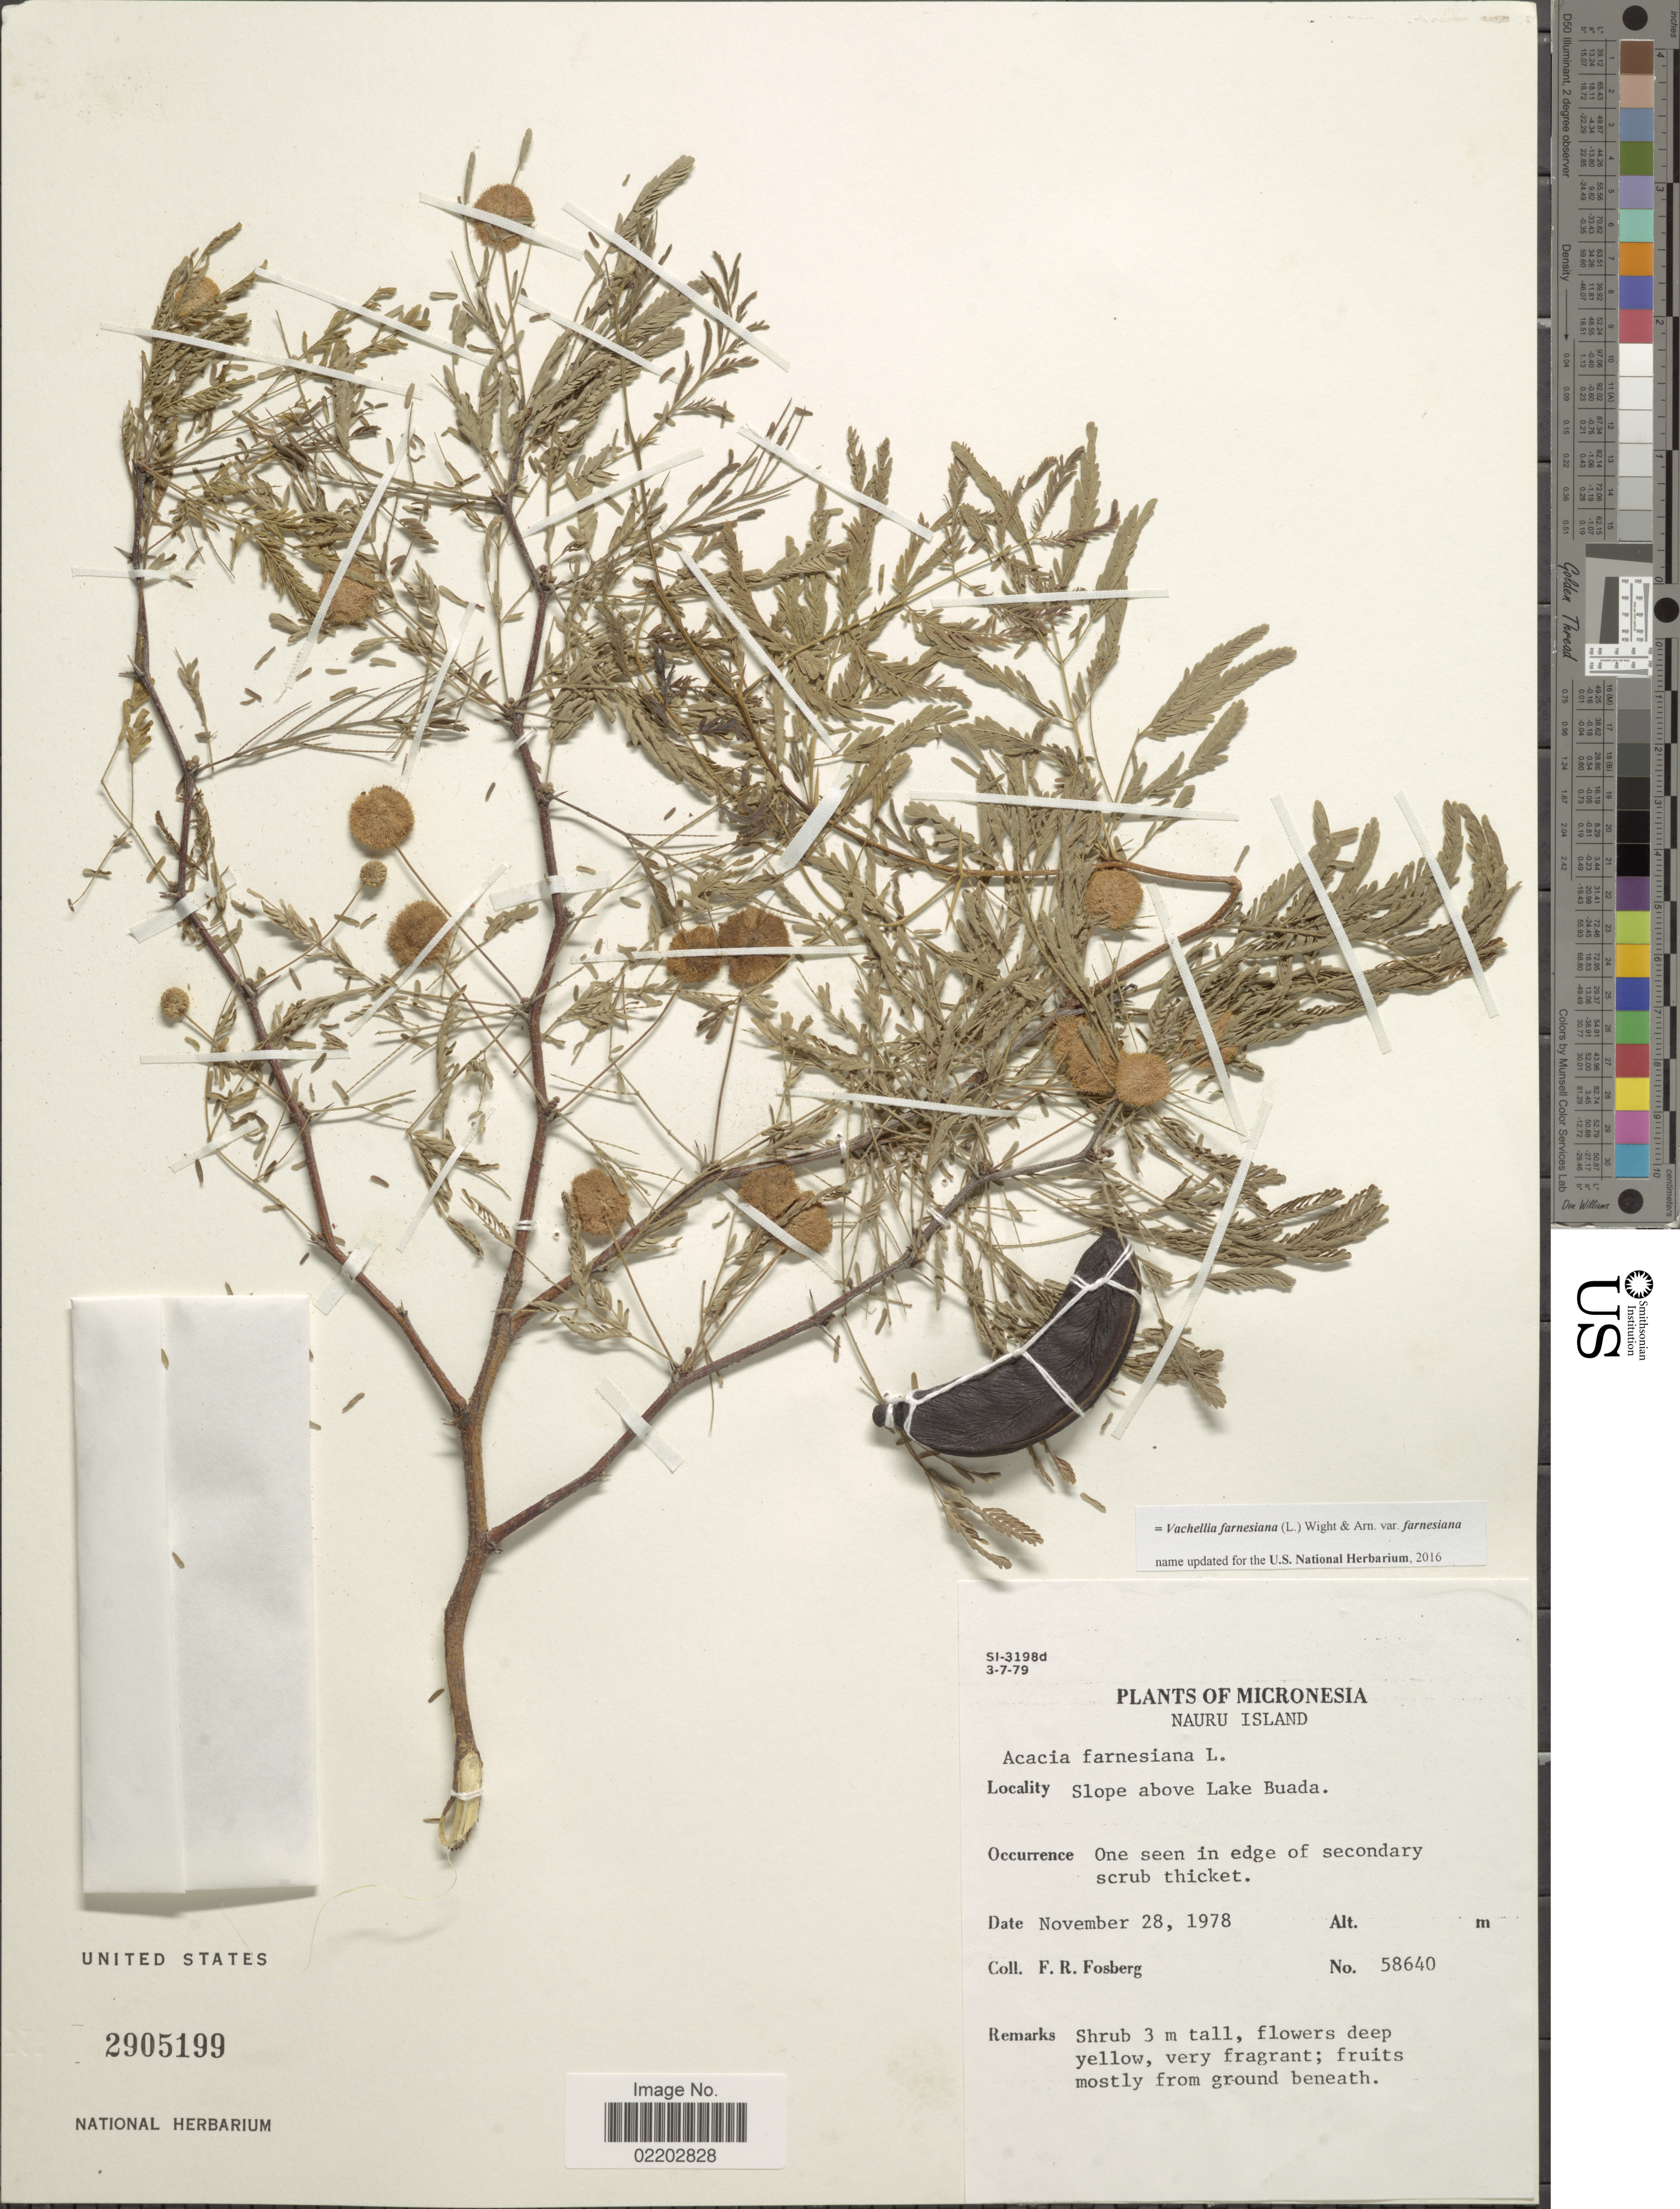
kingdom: Plantae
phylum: Tracheophyta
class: Magnoliopsida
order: Fabales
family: Fabaceae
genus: Vachellia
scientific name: Vachellia farnesiana var. farnesiana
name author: (L.) Wight & Arn.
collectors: F. R. Fosberg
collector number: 58640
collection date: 1978-11-28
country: Nauru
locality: Mirconesia, Nauru Island, slope above Lake Buada, one seen in edge of secondary scrub thicket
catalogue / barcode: US 2905199